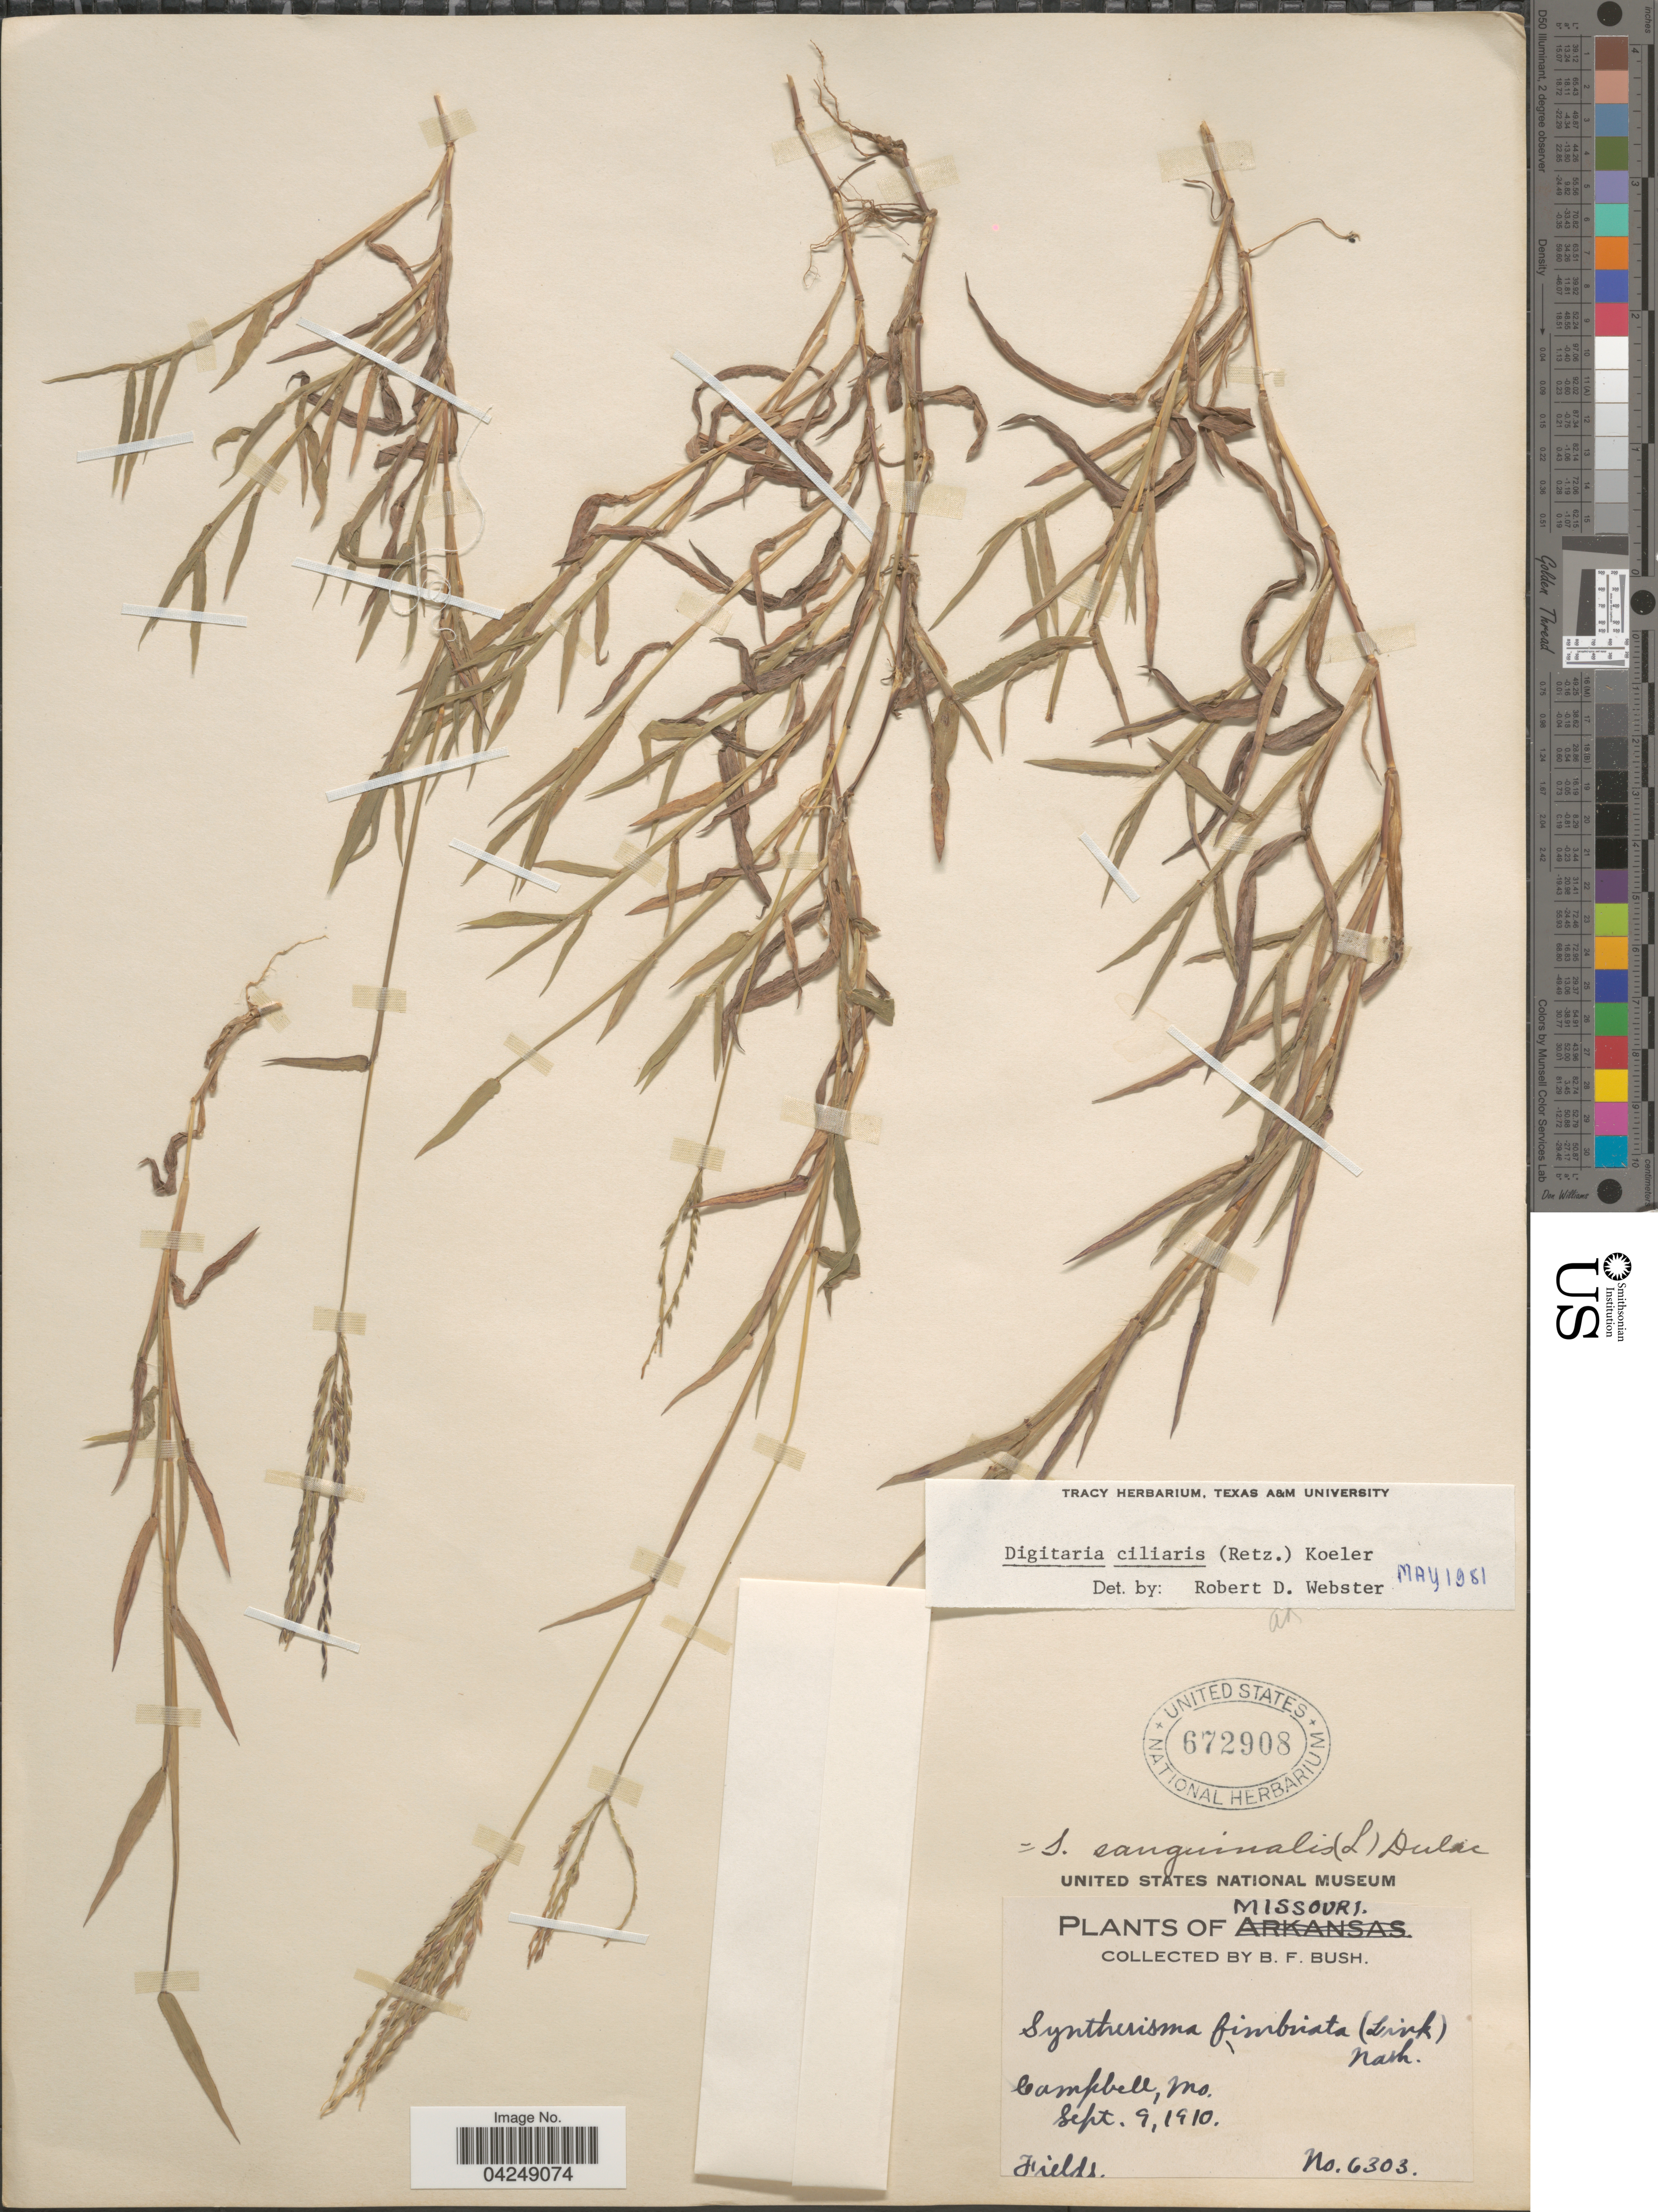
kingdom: Plantae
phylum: Tracheophyta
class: Liliopsida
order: Poales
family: Poaceae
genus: Digitaria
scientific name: Digitaria ciliaris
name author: (Retz.) Koeler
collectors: B. F. Bush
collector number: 6303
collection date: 1910-09-09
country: United States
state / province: Missouri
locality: Campbell. Fields.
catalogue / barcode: US 672908